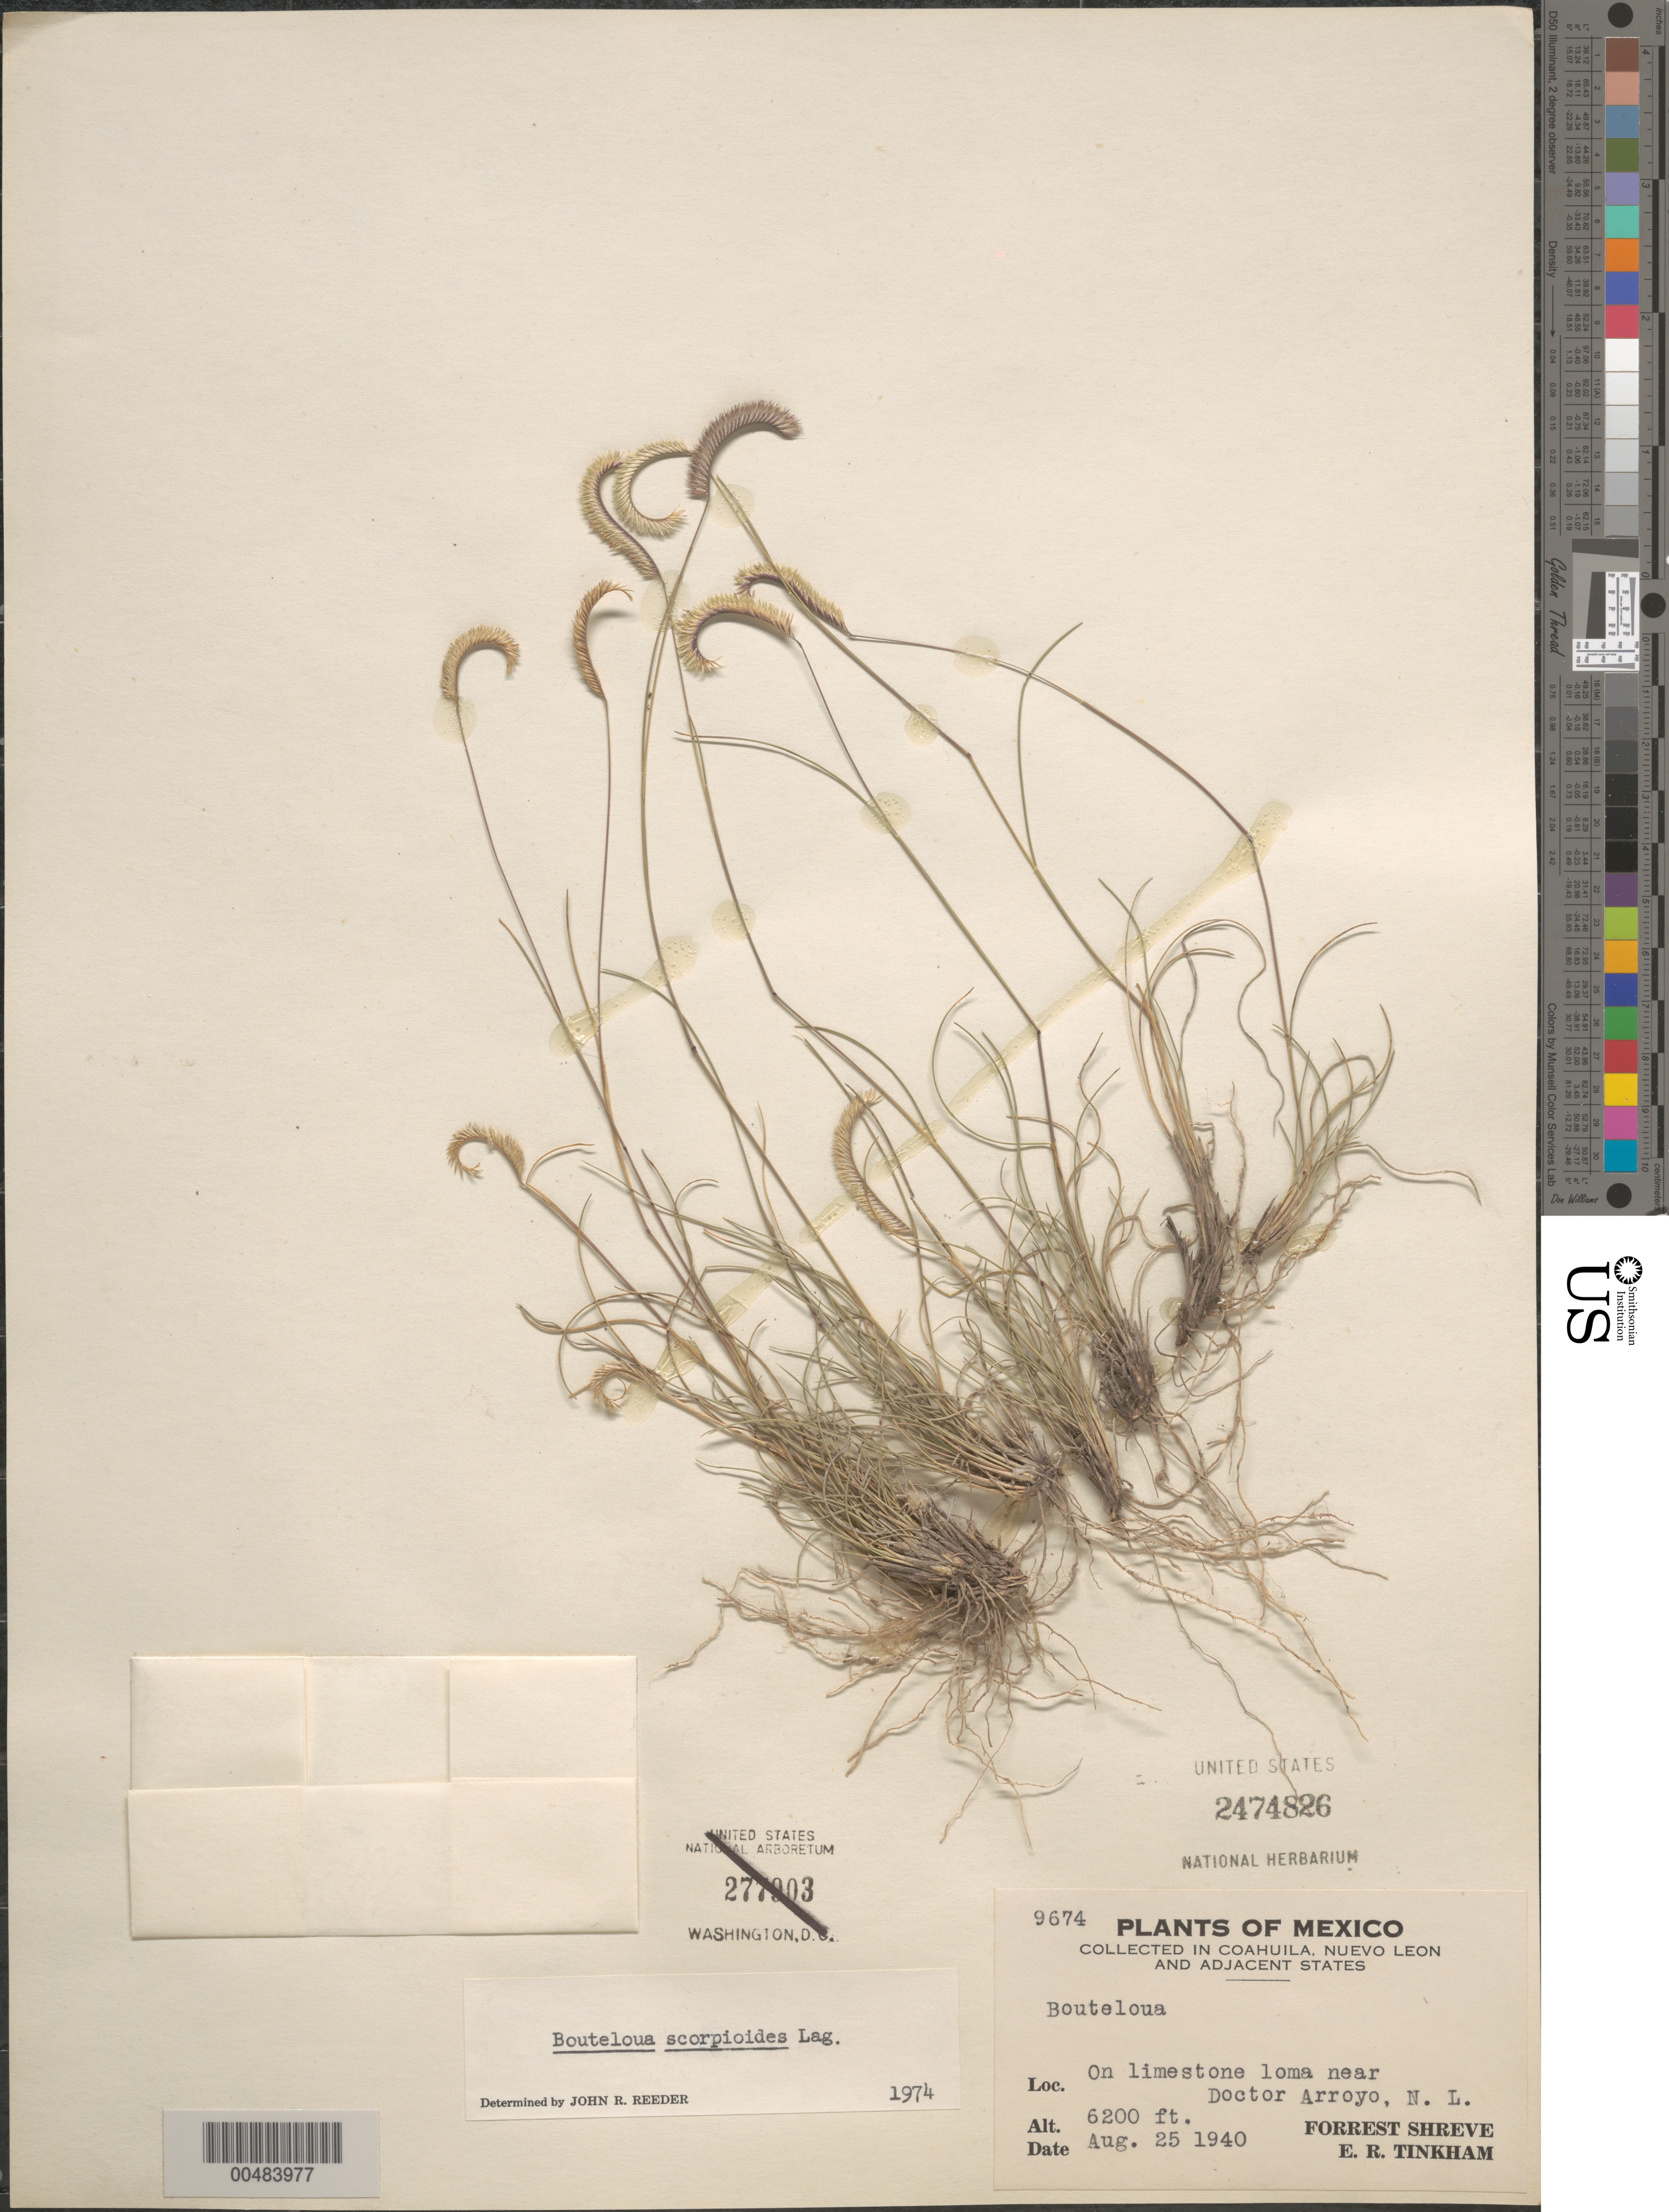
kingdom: Plantae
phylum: Tracheophyta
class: Liliopsida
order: Poales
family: Poaceae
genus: Bouteloua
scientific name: Bouteloua scorpioides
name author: Lag.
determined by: Reeder, J. R., (UNITED STATES)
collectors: F. Shreve & E. Tinkham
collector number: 9674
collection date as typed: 25 Aug 1940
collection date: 1940-08-25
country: Mexico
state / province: Nuevo León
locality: Near Doctor Arroyo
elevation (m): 1890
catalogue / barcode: US 2474826